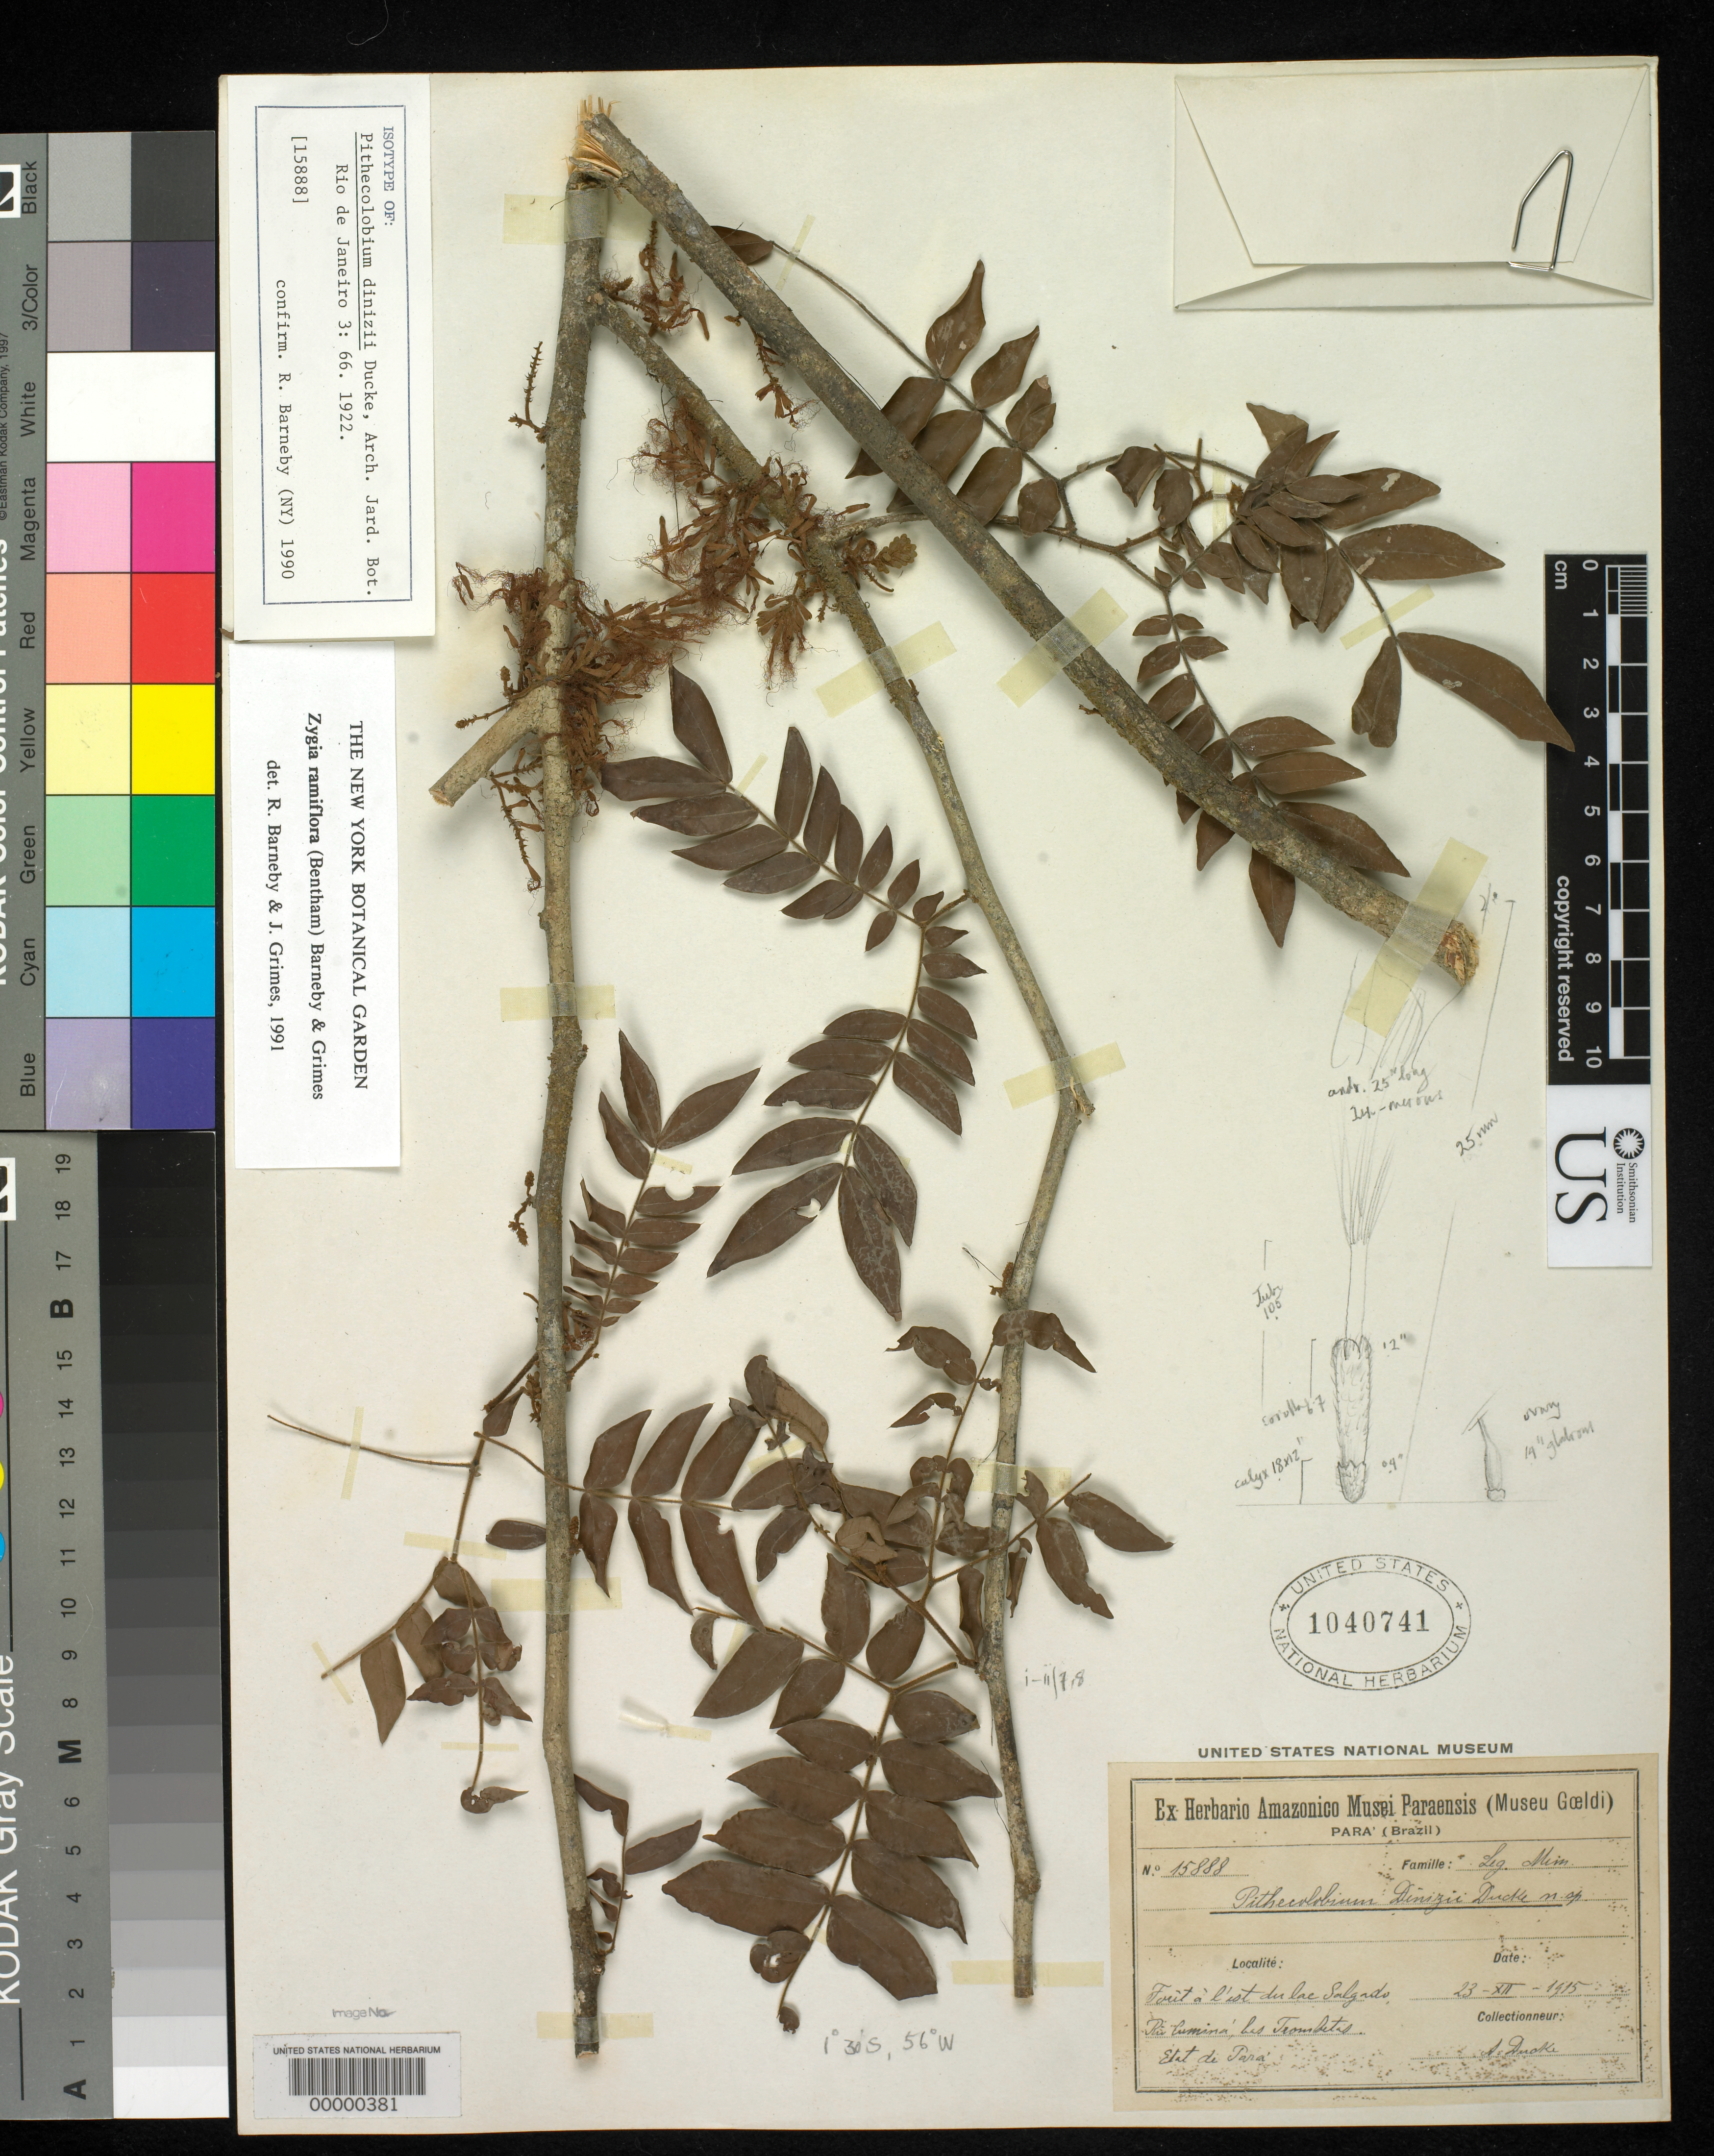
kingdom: Plantae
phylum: Tracheophyta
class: Magnoliopsida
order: Fabales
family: Fabaceae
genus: Pithecellobium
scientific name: Pithecellobium dinizii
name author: Ducke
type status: Isotype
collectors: A. Ducke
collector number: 15888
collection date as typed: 23 Dec 1915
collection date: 1915-12-23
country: Brazil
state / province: Pará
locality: Las Trombetas.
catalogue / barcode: US 1040741